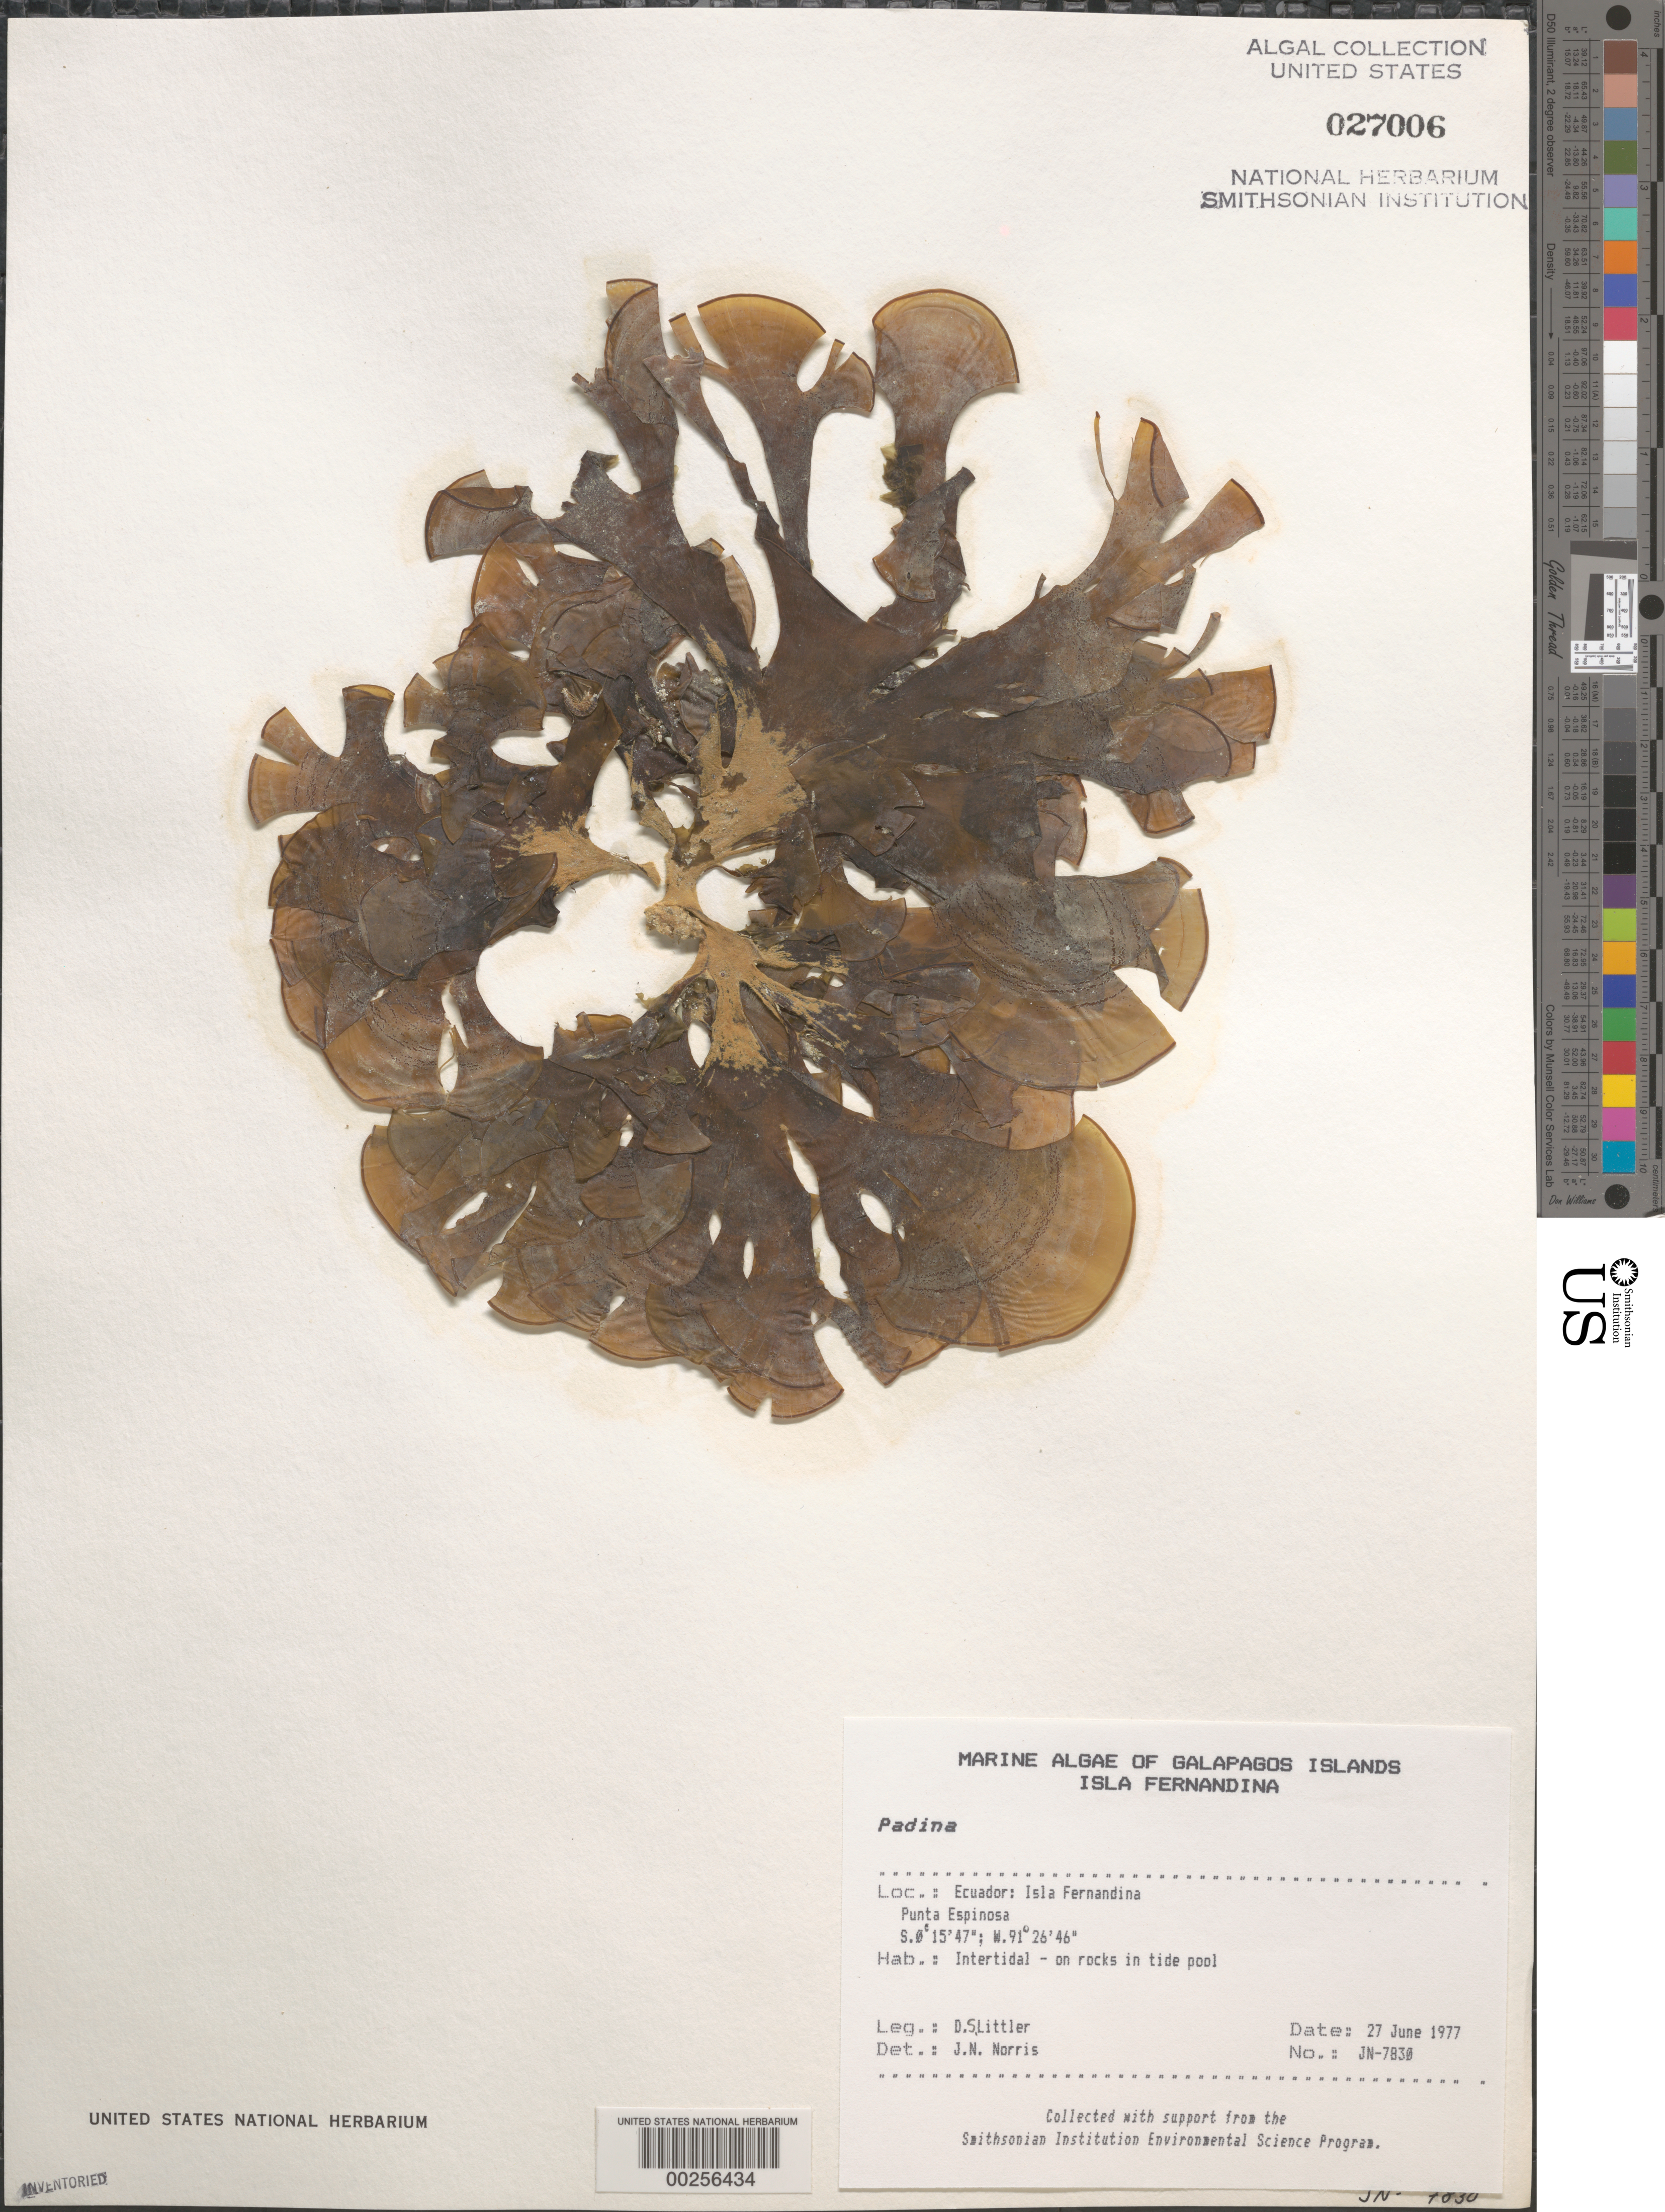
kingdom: Chromista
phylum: Ochrophyta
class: Phaeophyceae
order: Dictyotales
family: Dictyotaceae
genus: Padina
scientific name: Padina sp.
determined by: Norris, James N.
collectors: D. S. Littler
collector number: Jn-7830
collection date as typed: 27 Jun 1977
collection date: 1977-06-27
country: Ecuador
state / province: Colón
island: Fernandina [Narborough]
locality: Punta Espinosa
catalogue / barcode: US 27006